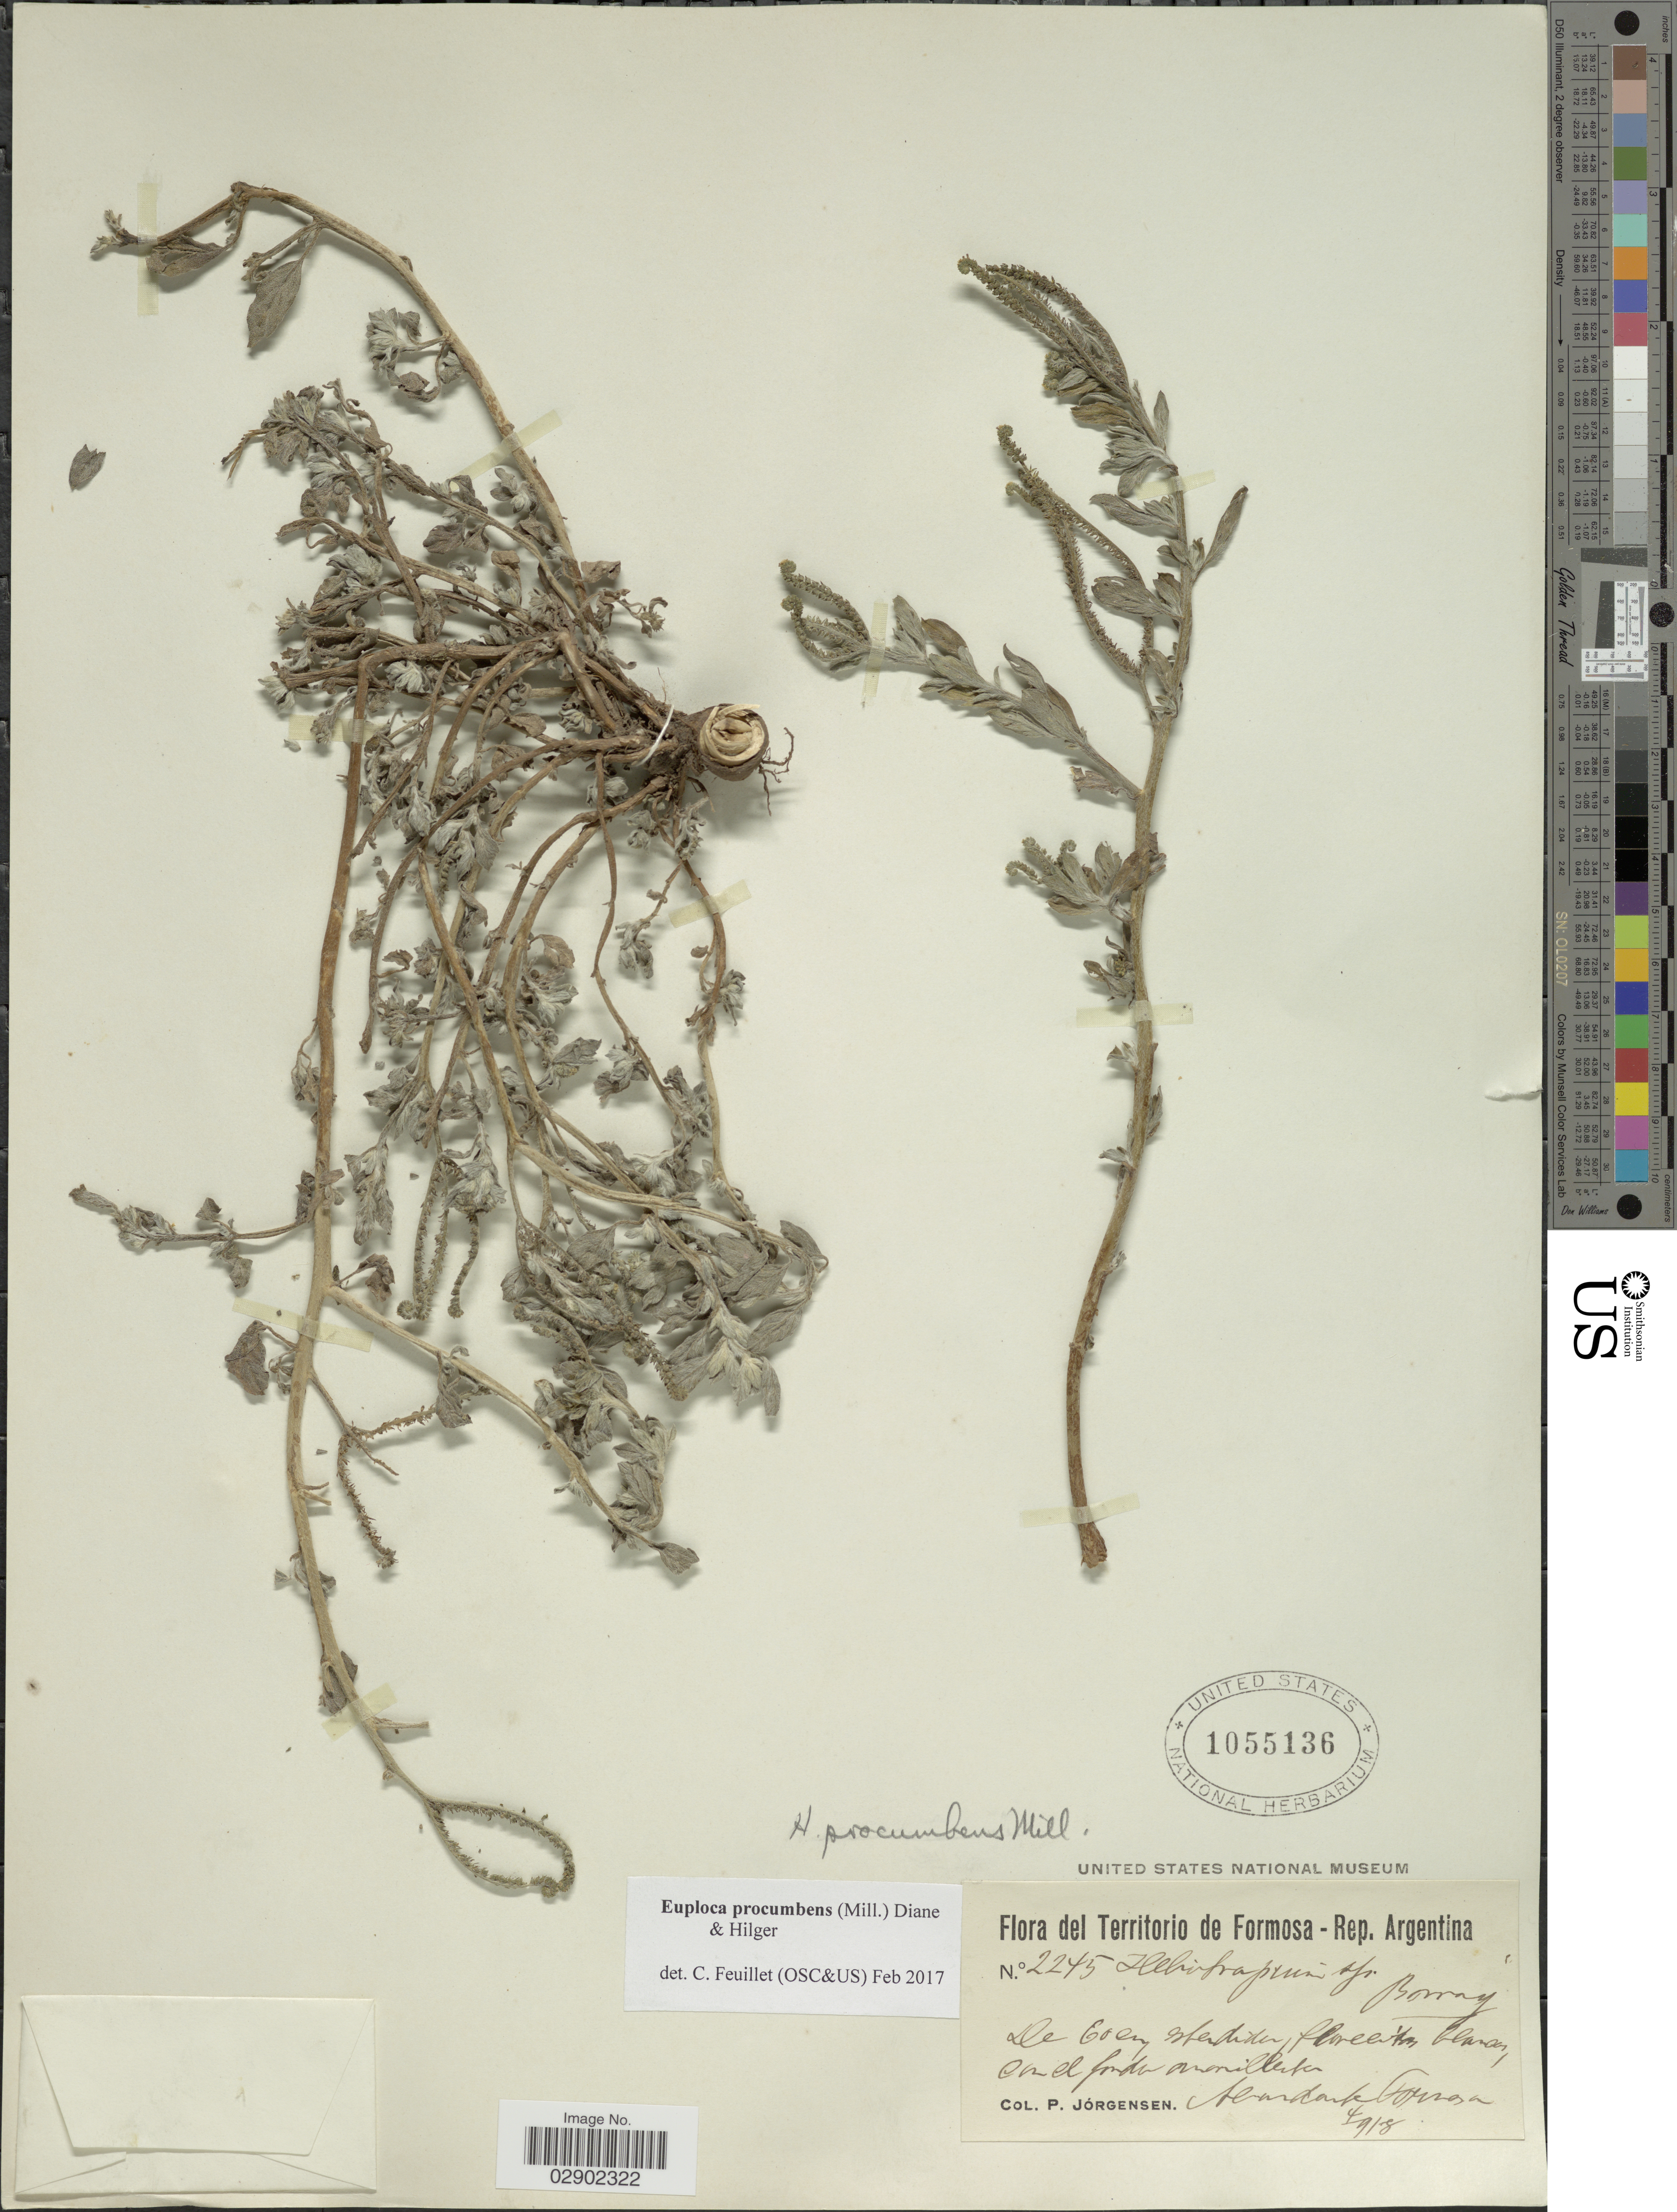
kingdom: Plantae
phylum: Tracheophyta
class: Magnoliopsida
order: Boraginales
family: Heliotropiaceae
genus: Euploca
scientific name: Euploca procumbens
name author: (Mill.) Diane & Hilger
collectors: P. Jörgensen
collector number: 2245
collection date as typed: Transcribed d/m/y: 4/9/8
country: Argentina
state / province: Formosa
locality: Del Territorio de Formosa - Rep. Argentina. Abudante Formosa.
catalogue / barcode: US 1055136